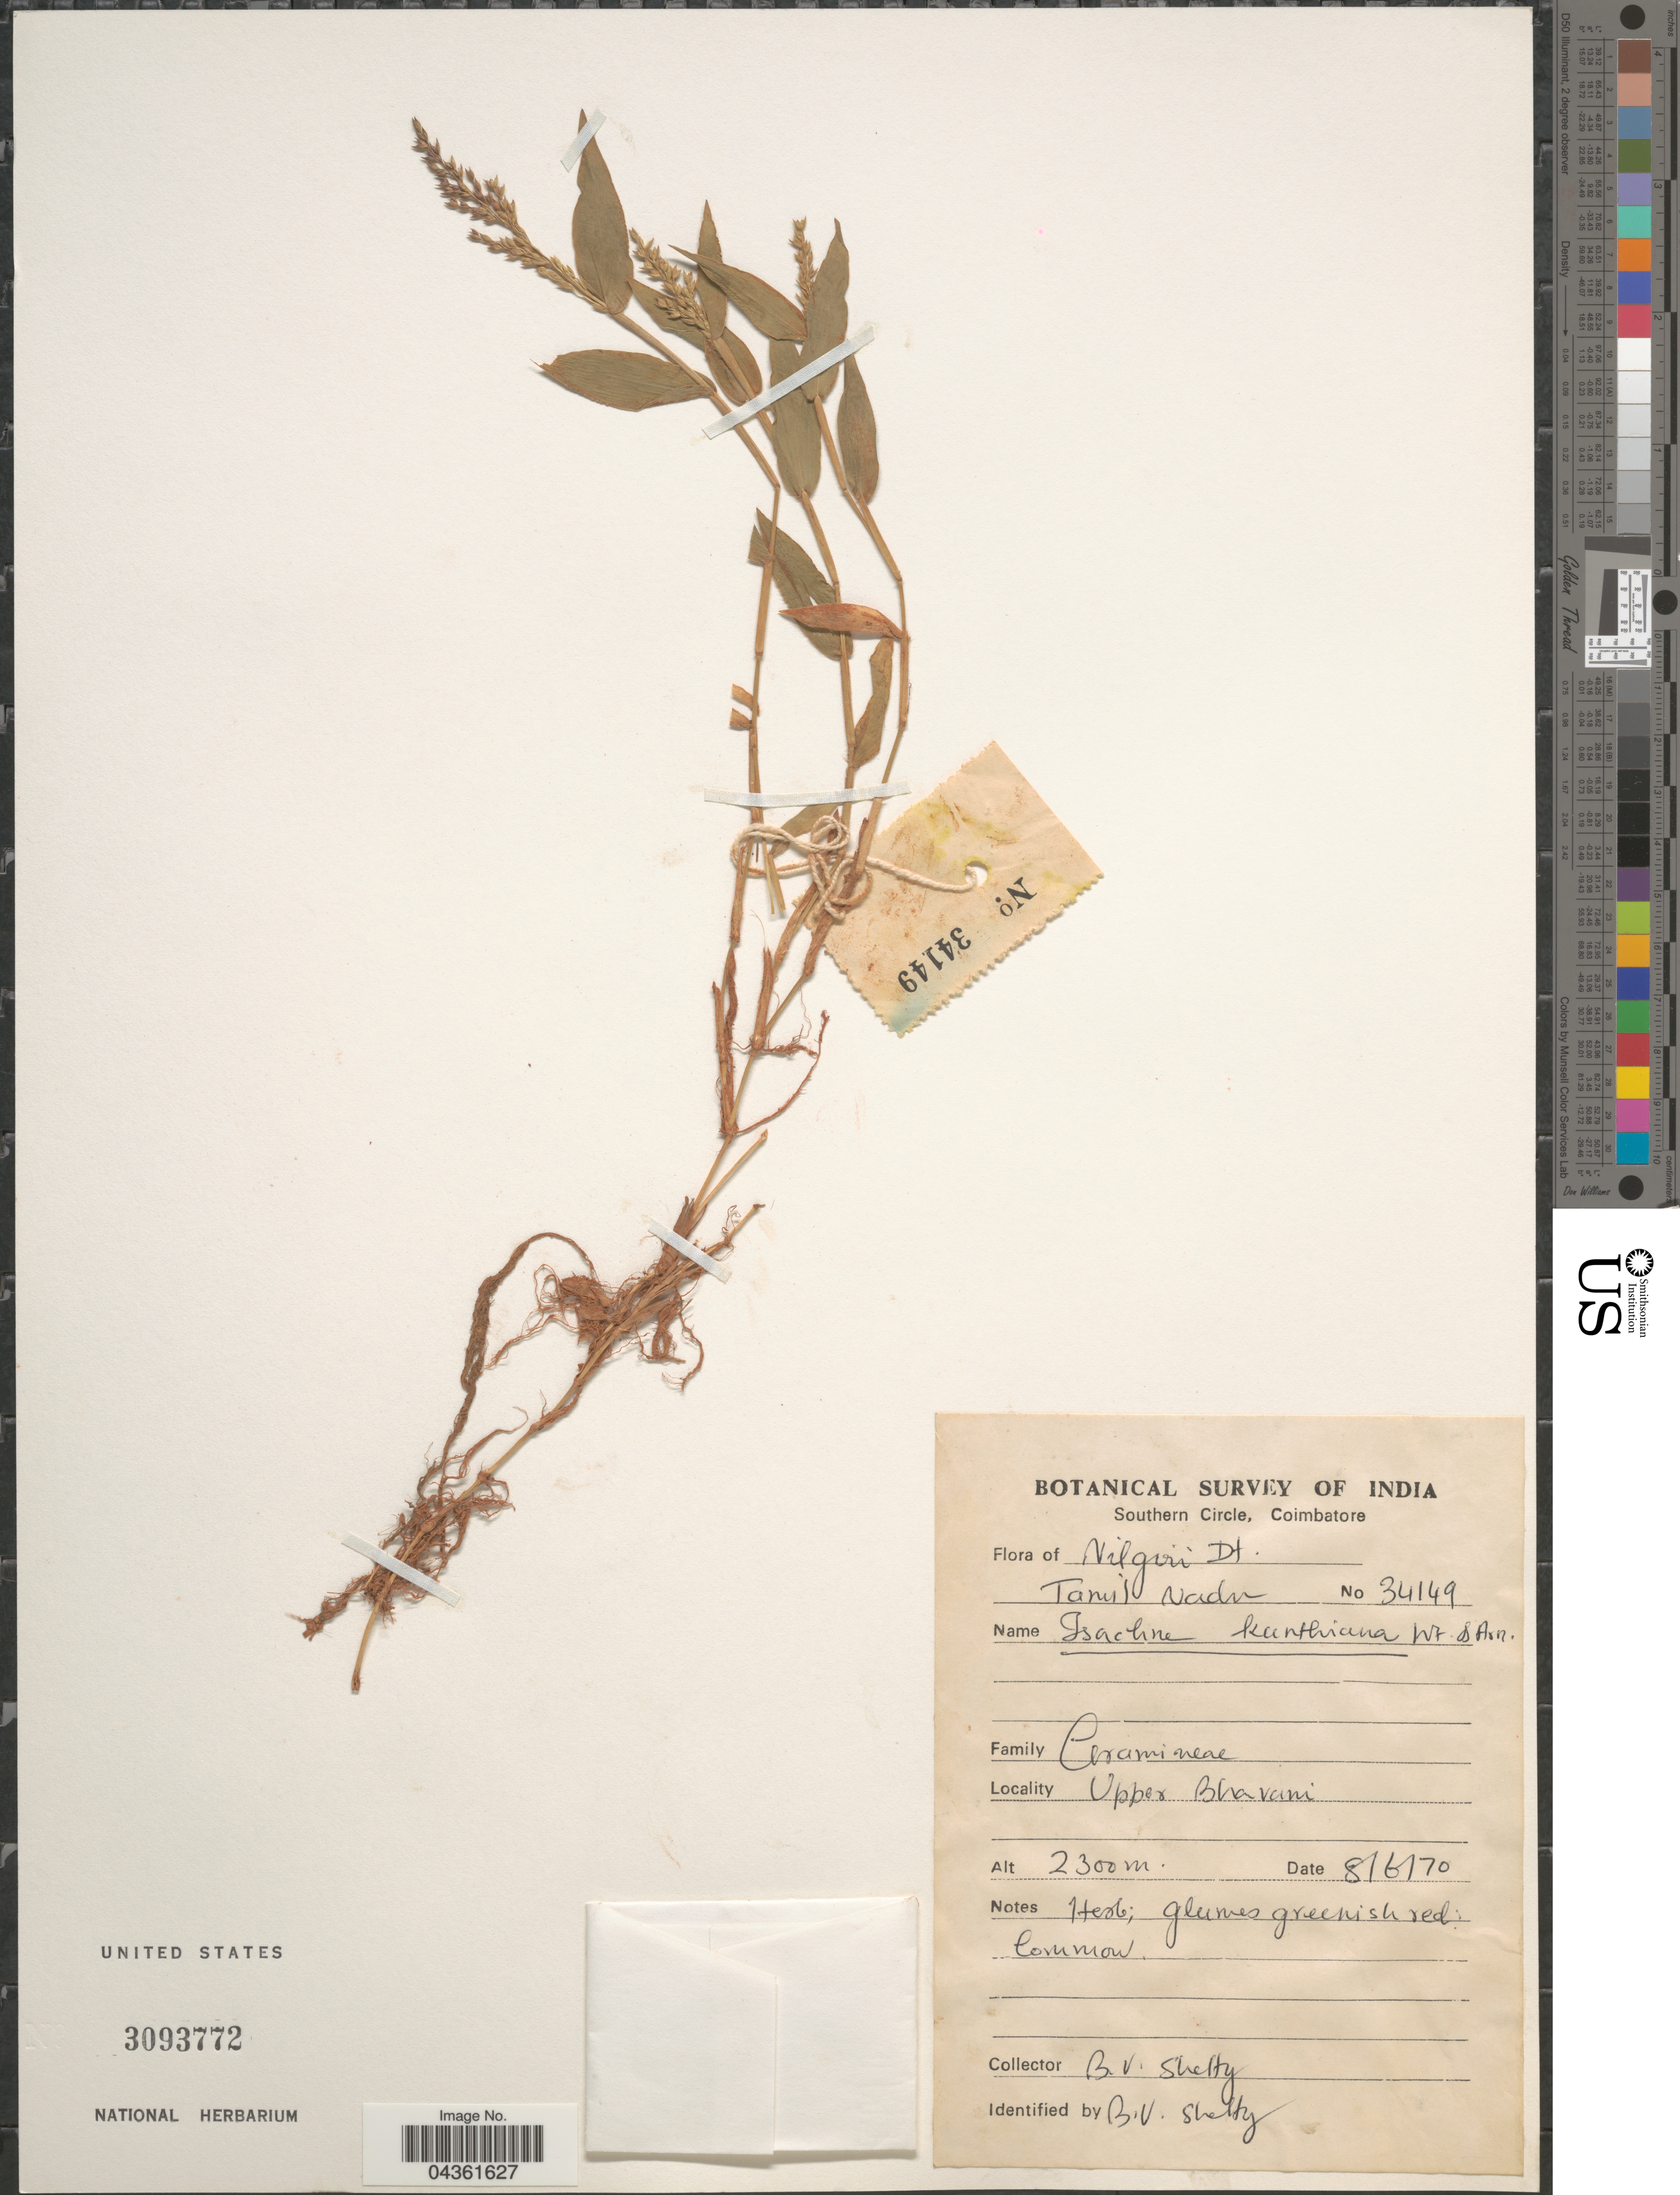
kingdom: Plantae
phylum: Tracheophyta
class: Liliopsida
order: Poales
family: Poaceae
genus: Isachne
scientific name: Isachne kunthiana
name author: (Wight & Arn. ex Steud.) Miq.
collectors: B.V. Shetty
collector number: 34149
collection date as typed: Transcribed d/m/y: 8/6/70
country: India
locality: Botanical Survey of India. Upper Bhavani.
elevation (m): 2300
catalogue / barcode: US 3093772